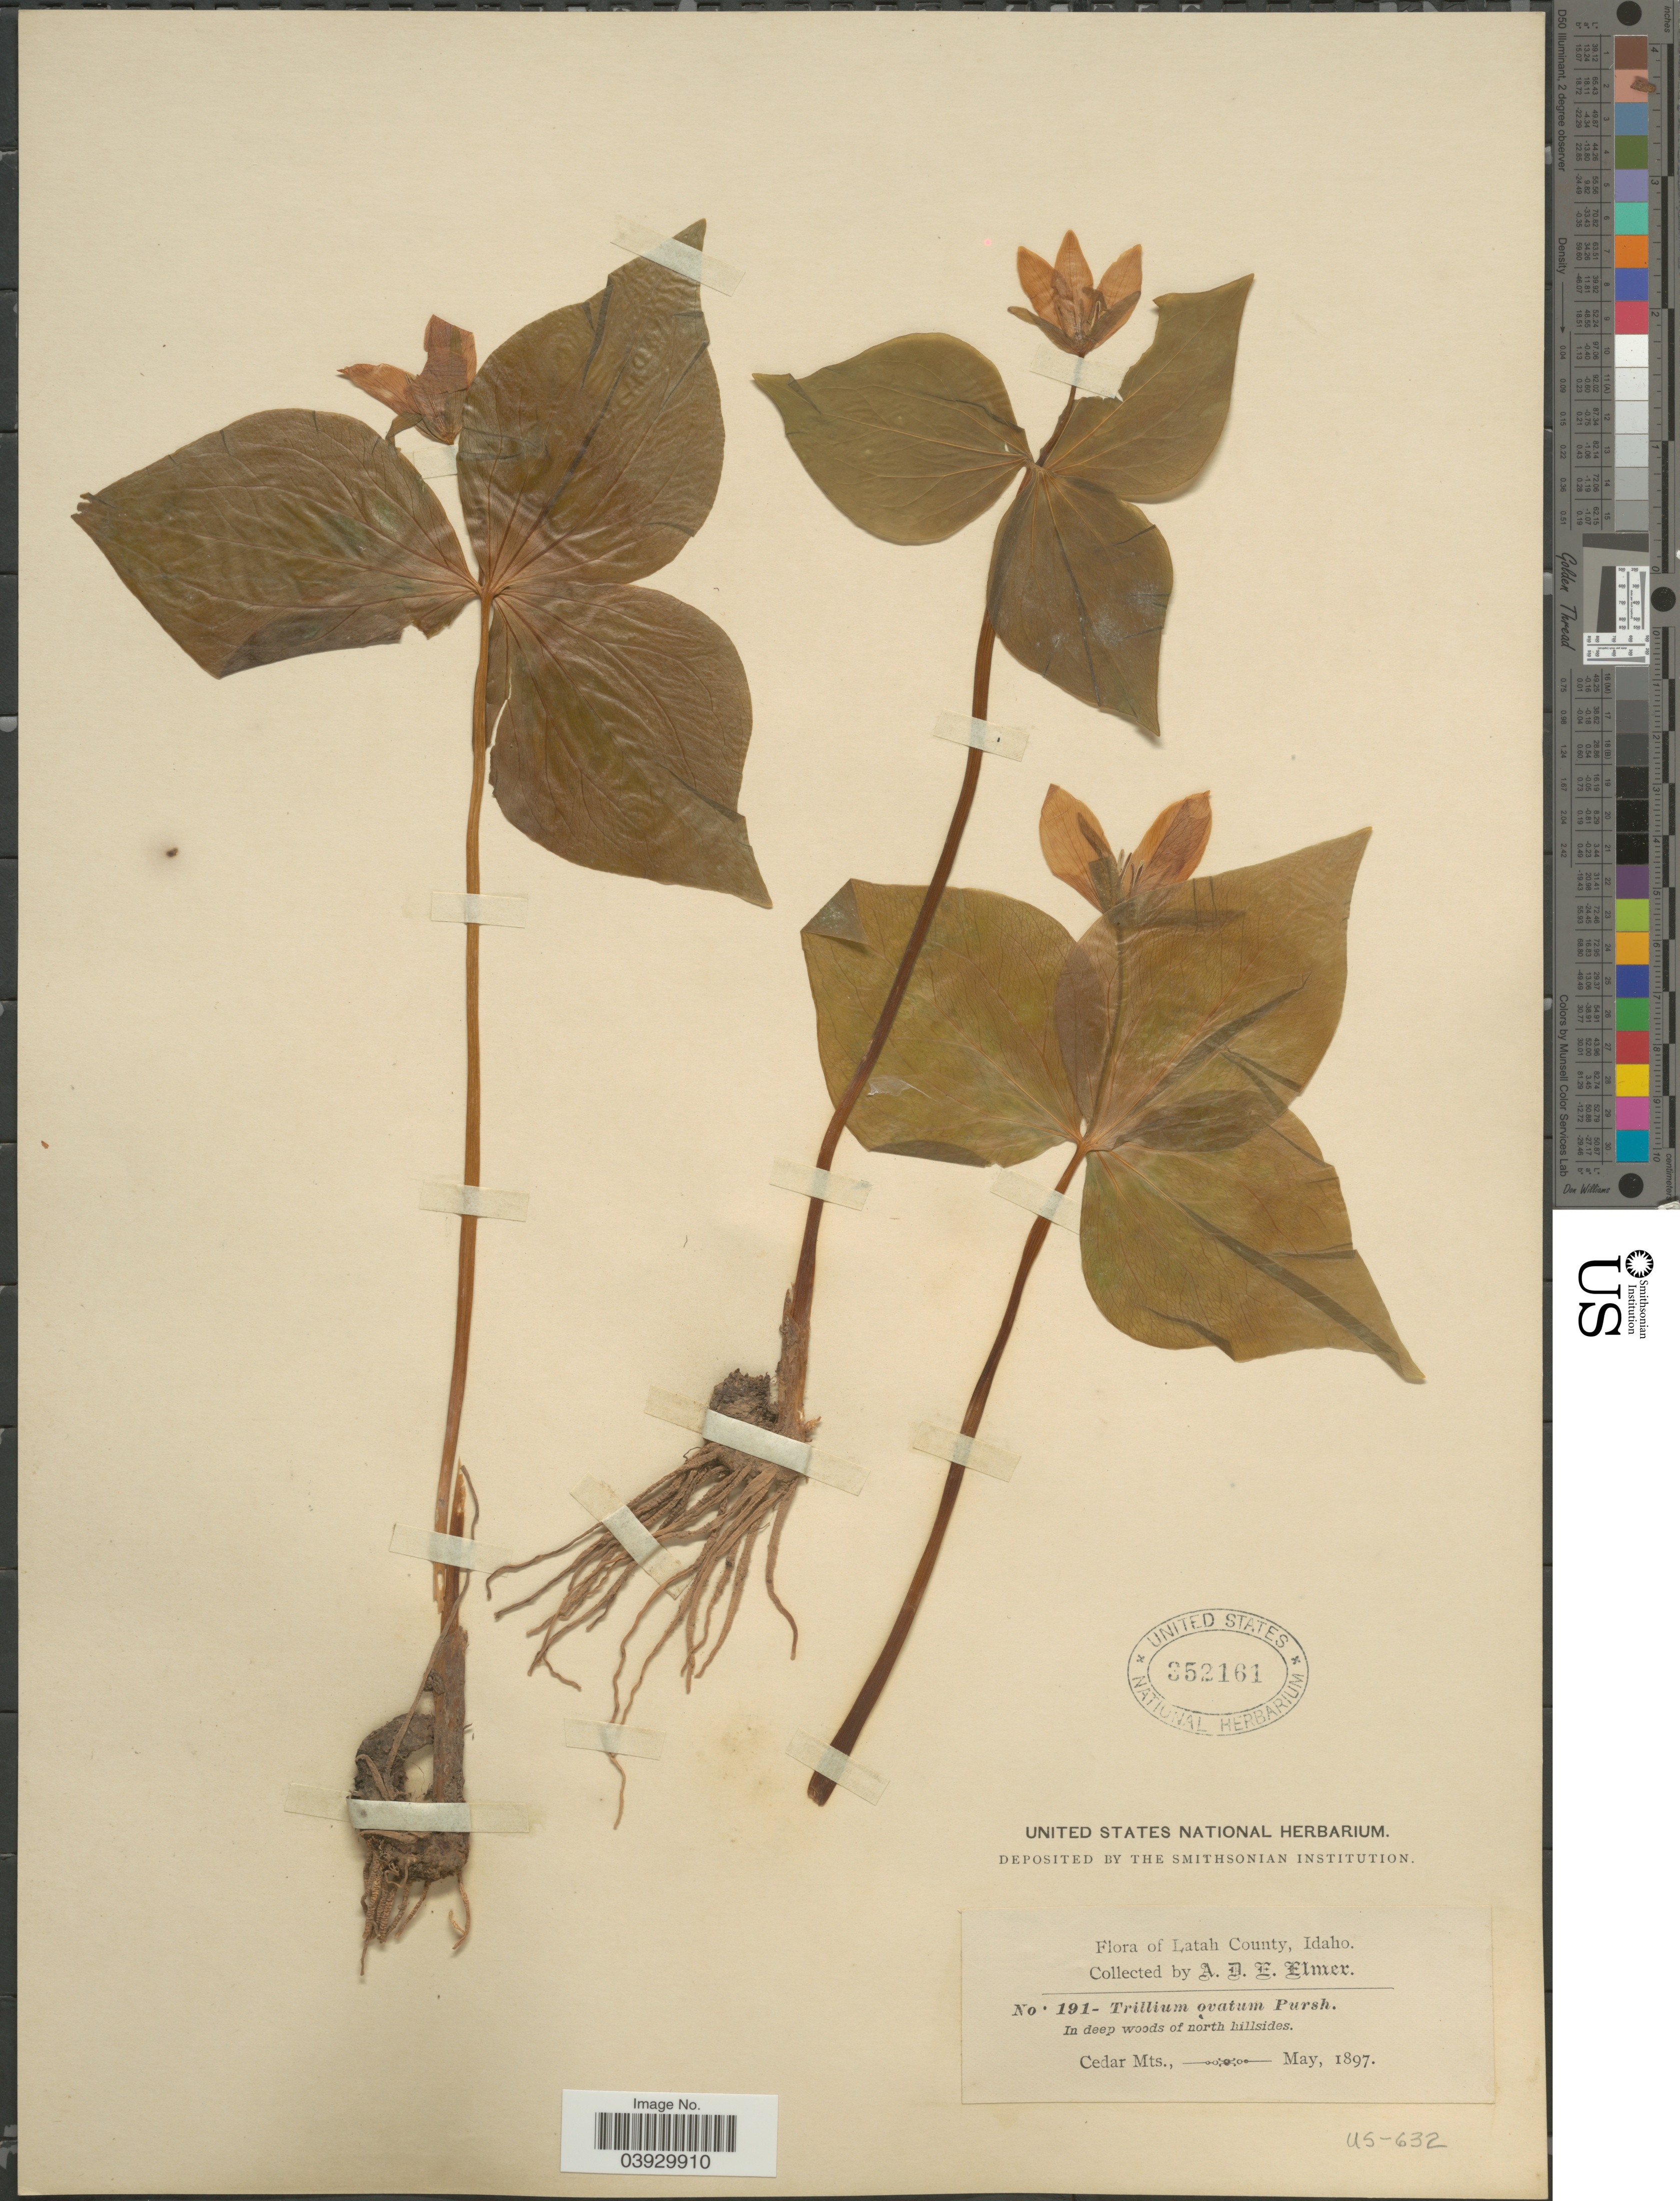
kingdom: Plantae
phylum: Tracheophyta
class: Liliopsida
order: Liliales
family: Melanthiaceae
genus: Trillium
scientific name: Trillium ovatum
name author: Pursh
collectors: A. D. E. Elmer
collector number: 191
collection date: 1897-05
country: United States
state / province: Idaho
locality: Latah County. Cedar Mts.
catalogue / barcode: US 352161